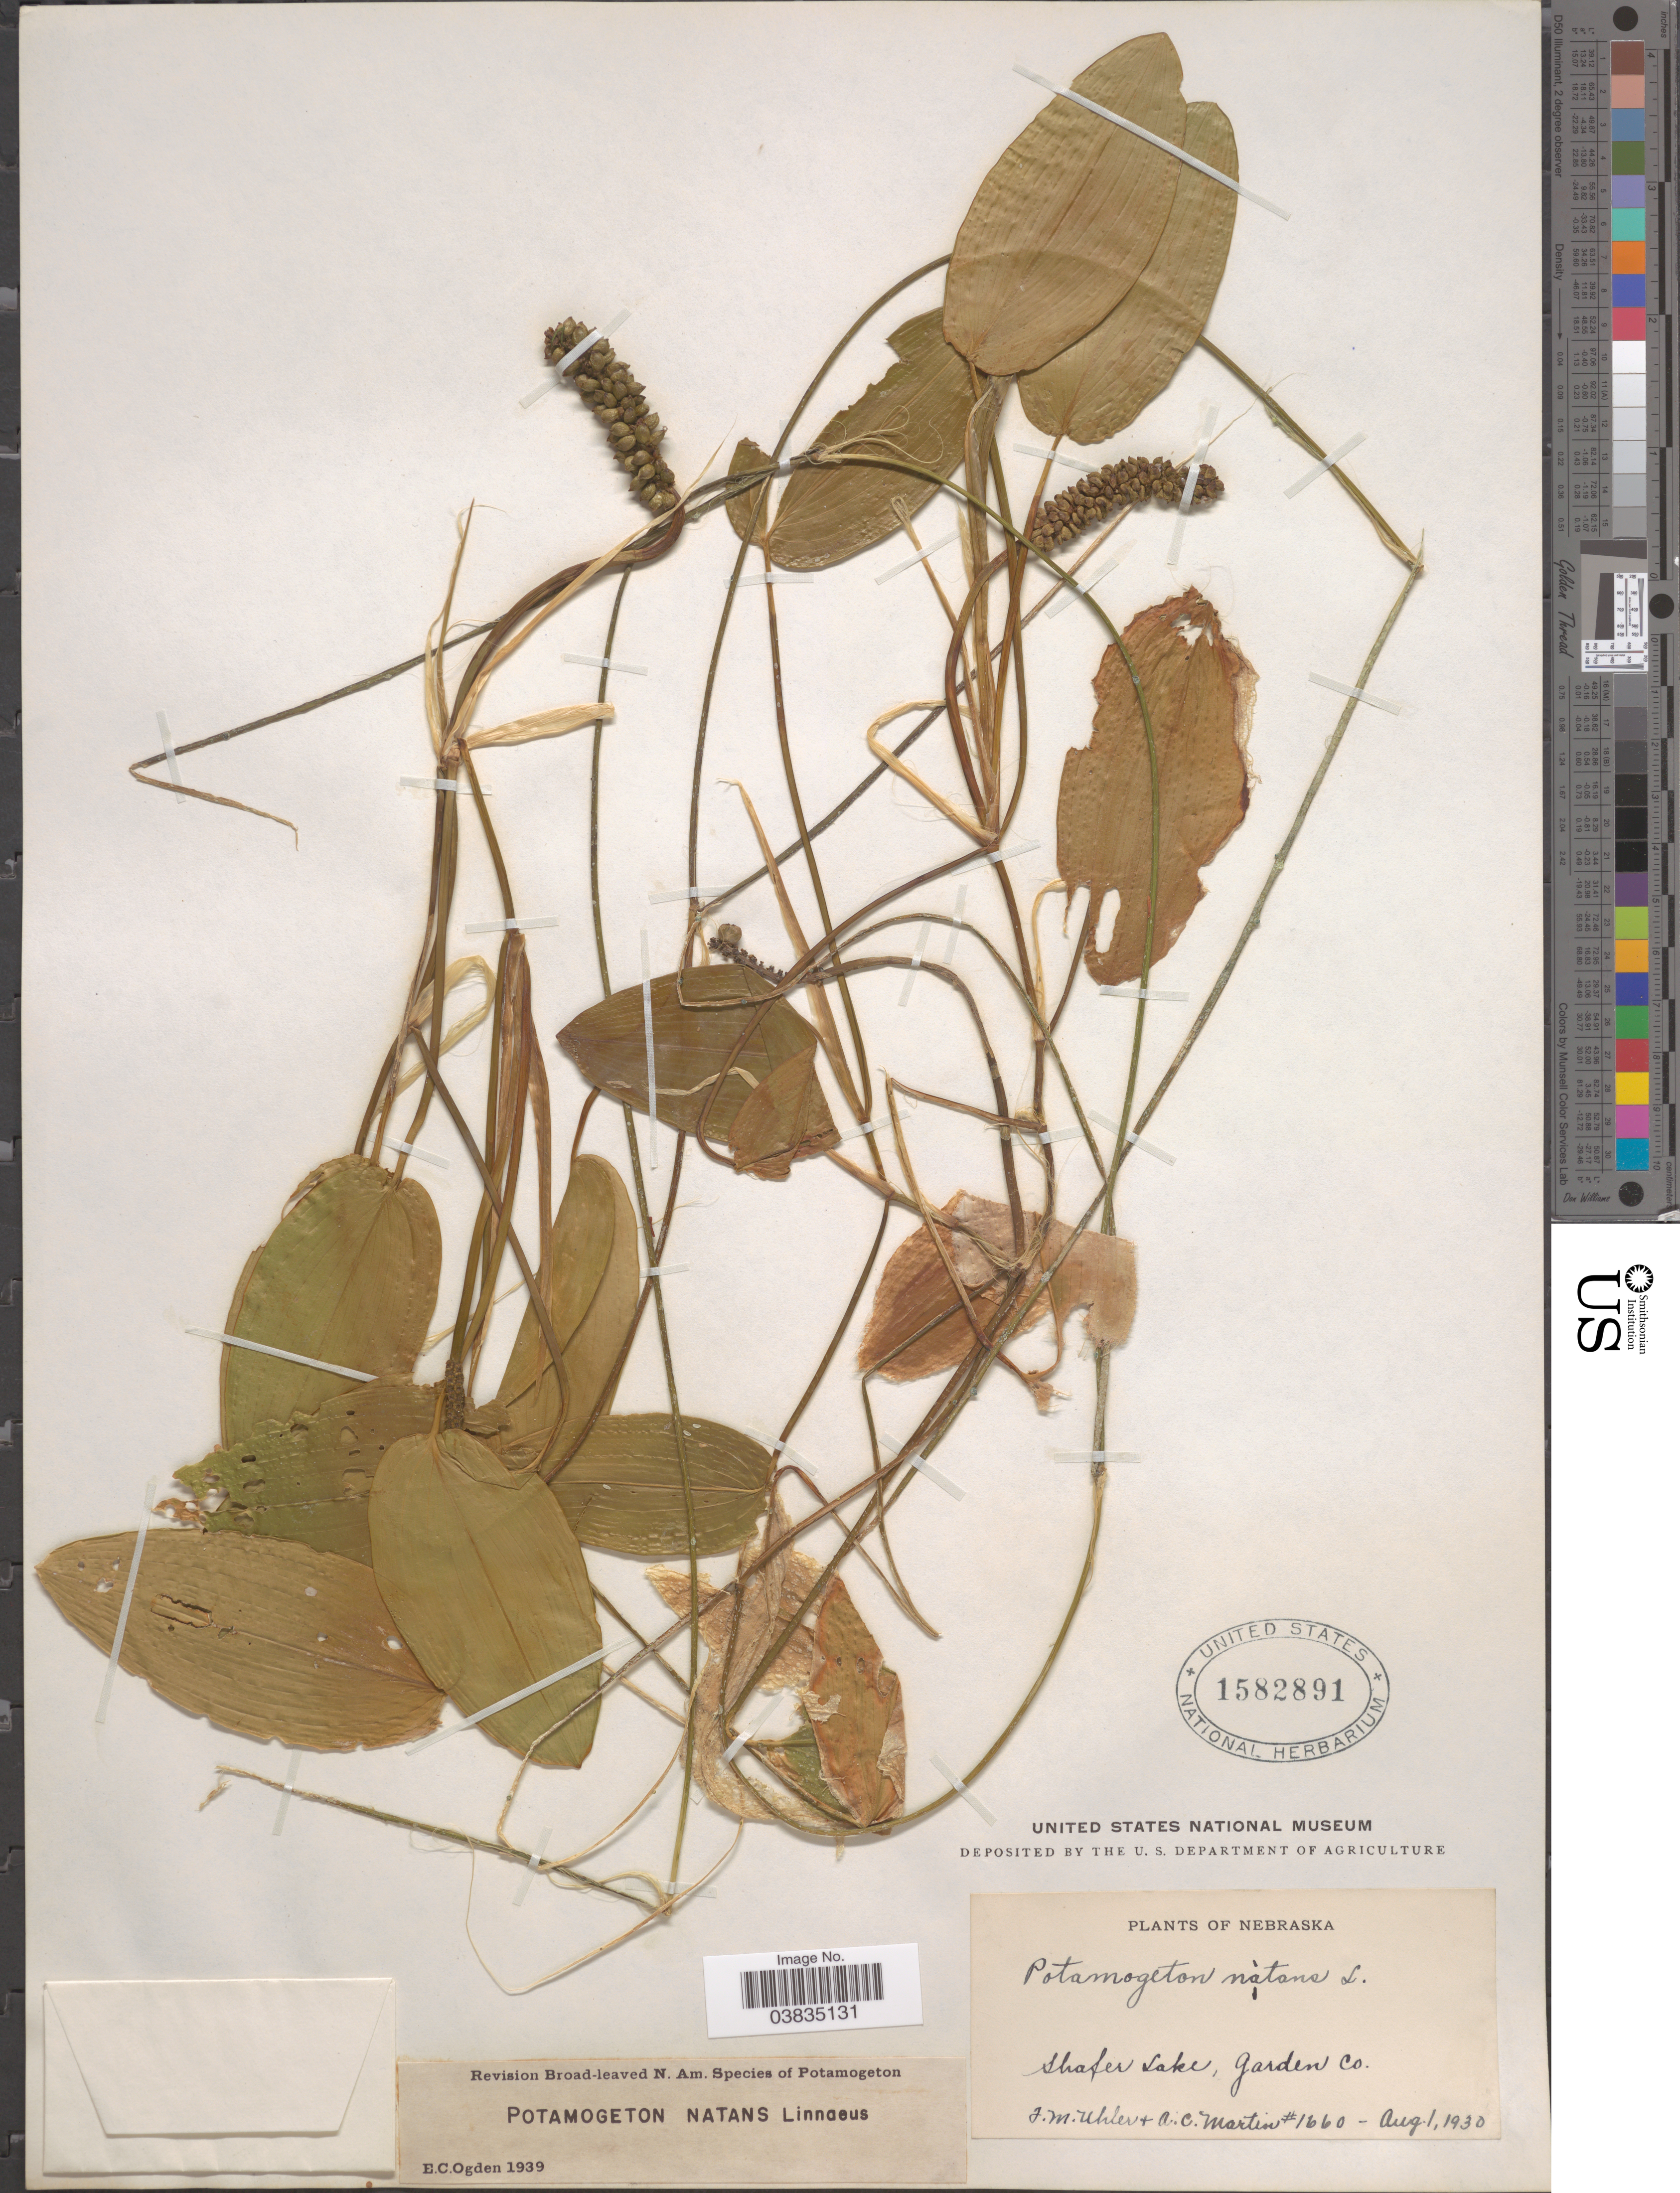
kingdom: Plantae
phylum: Tracheophyta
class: Liliopsida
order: Alismatales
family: Potamogetonaceae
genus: Potamogeton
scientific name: Potamogeton natans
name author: L.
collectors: F. M. Uhler & A. C. Martin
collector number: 1660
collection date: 1930-08-01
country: United States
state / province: Nebraska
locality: Shafer Lake, Garden Co.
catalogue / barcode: US 1582891